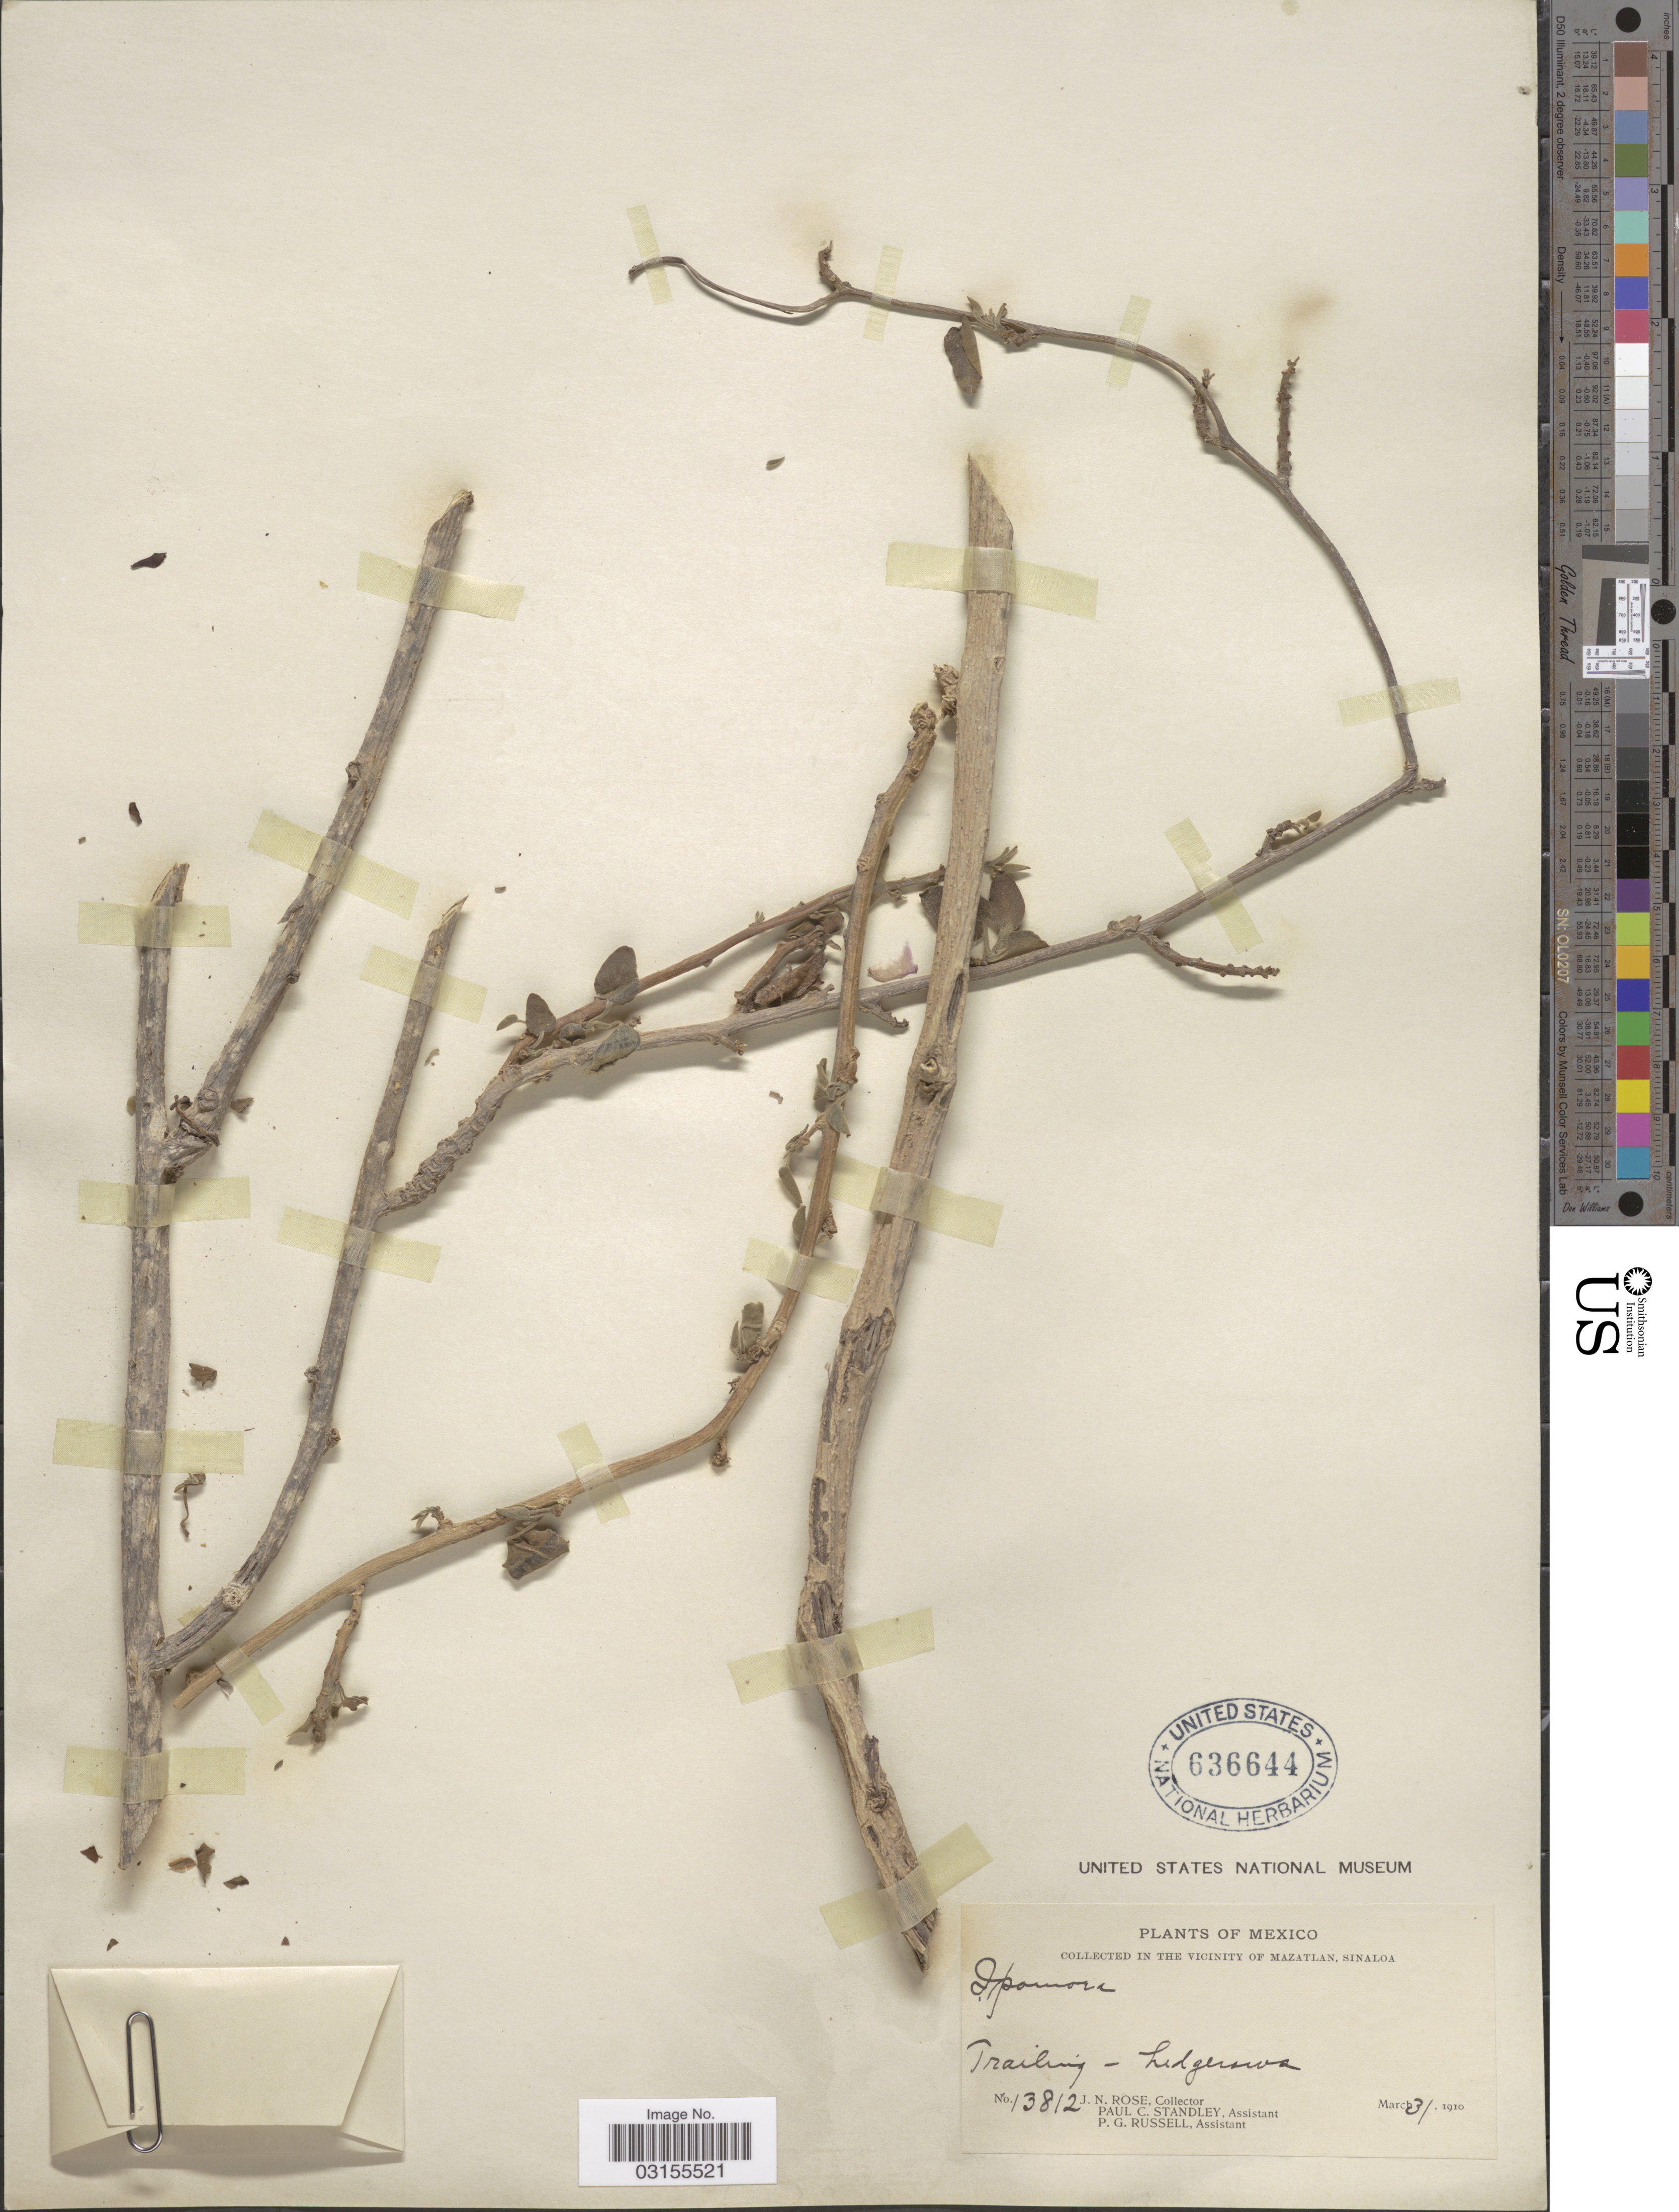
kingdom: Plantae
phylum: Tracheophyta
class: Magnoliopsida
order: Solanales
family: Convolvulaceae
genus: Ipomoea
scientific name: Ipomoea sp.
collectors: J. N. Rose, P. C. Standley & P. G. Russell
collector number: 13812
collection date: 1910-03-31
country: Mexico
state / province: Sinaloa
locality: In the Vicinity of Mazatlan. Trailing.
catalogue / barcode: US 636644